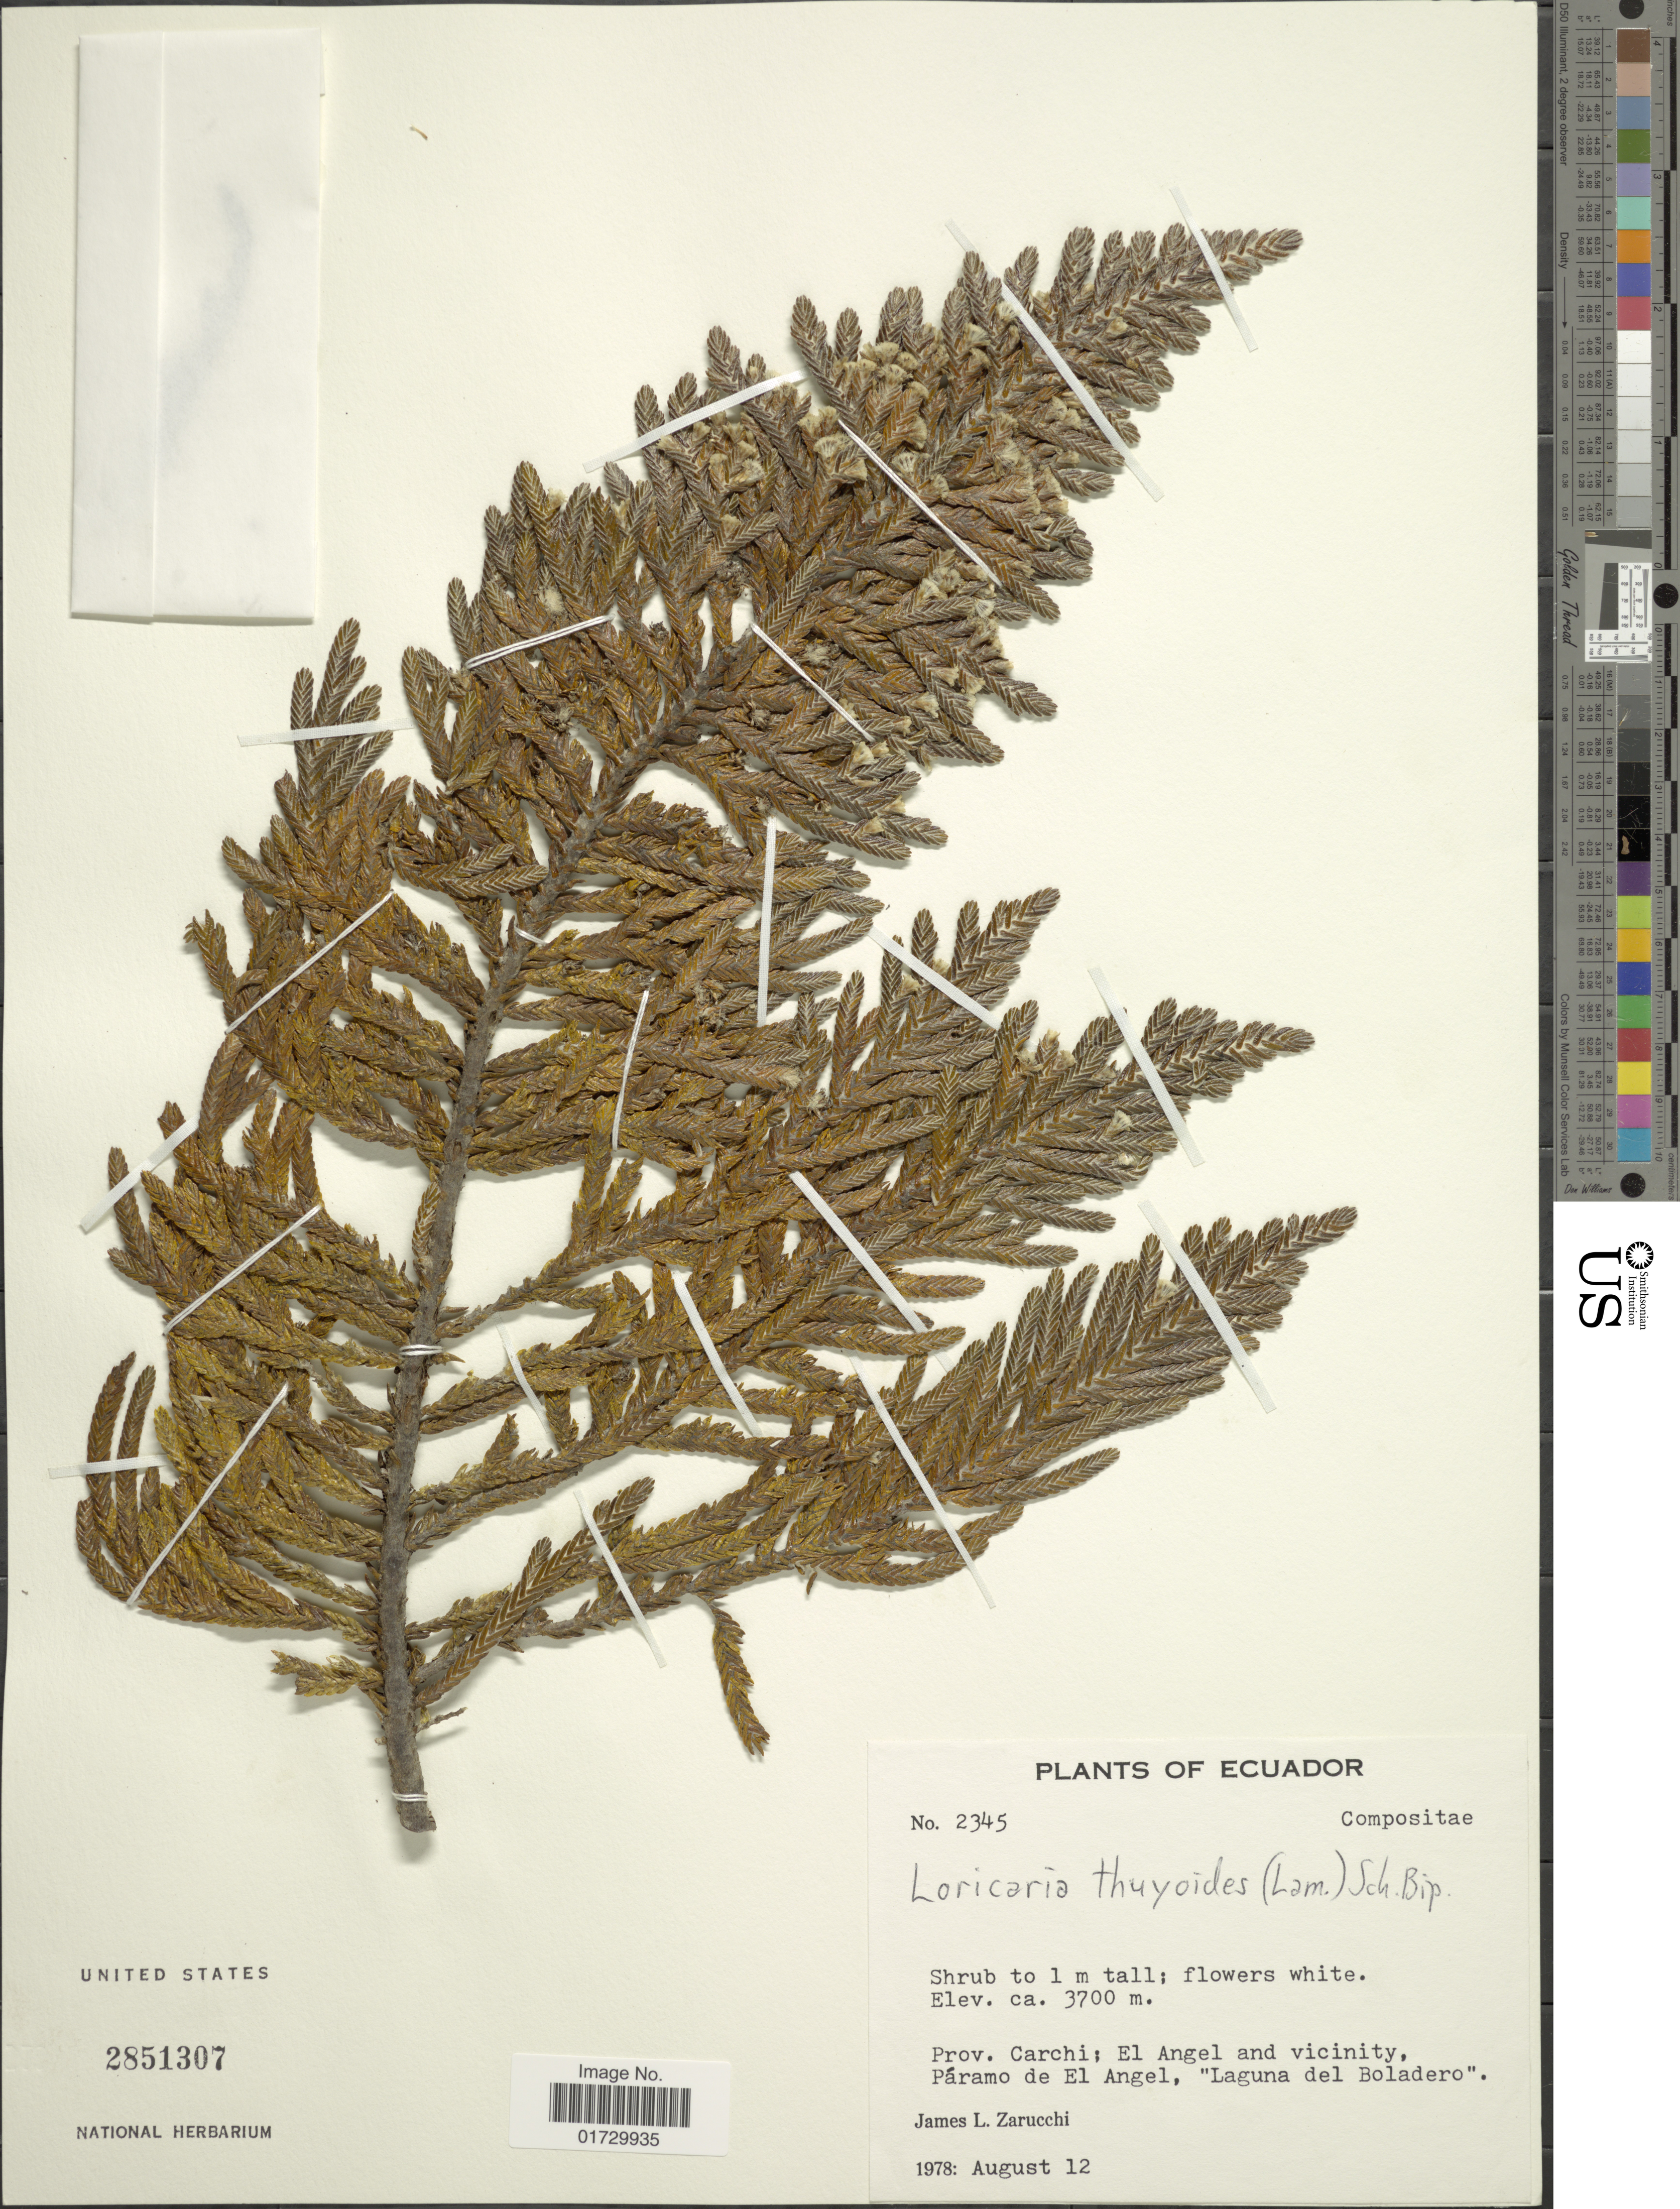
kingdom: Plantae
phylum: Tracheophyta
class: Magnoliopsida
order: Asterales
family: Asteraceae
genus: Loricaria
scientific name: Loricaria thuyoides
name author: (Lam.) Sch. Bip.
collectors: J. L. Zarucchi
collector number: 2345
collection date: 1978-08-12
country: Ecuador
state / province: Carchi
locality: El Angel and vicinity, Paramo de El Angel, "Laguna del Boladero"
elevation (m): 3700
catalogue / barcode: US 2851307